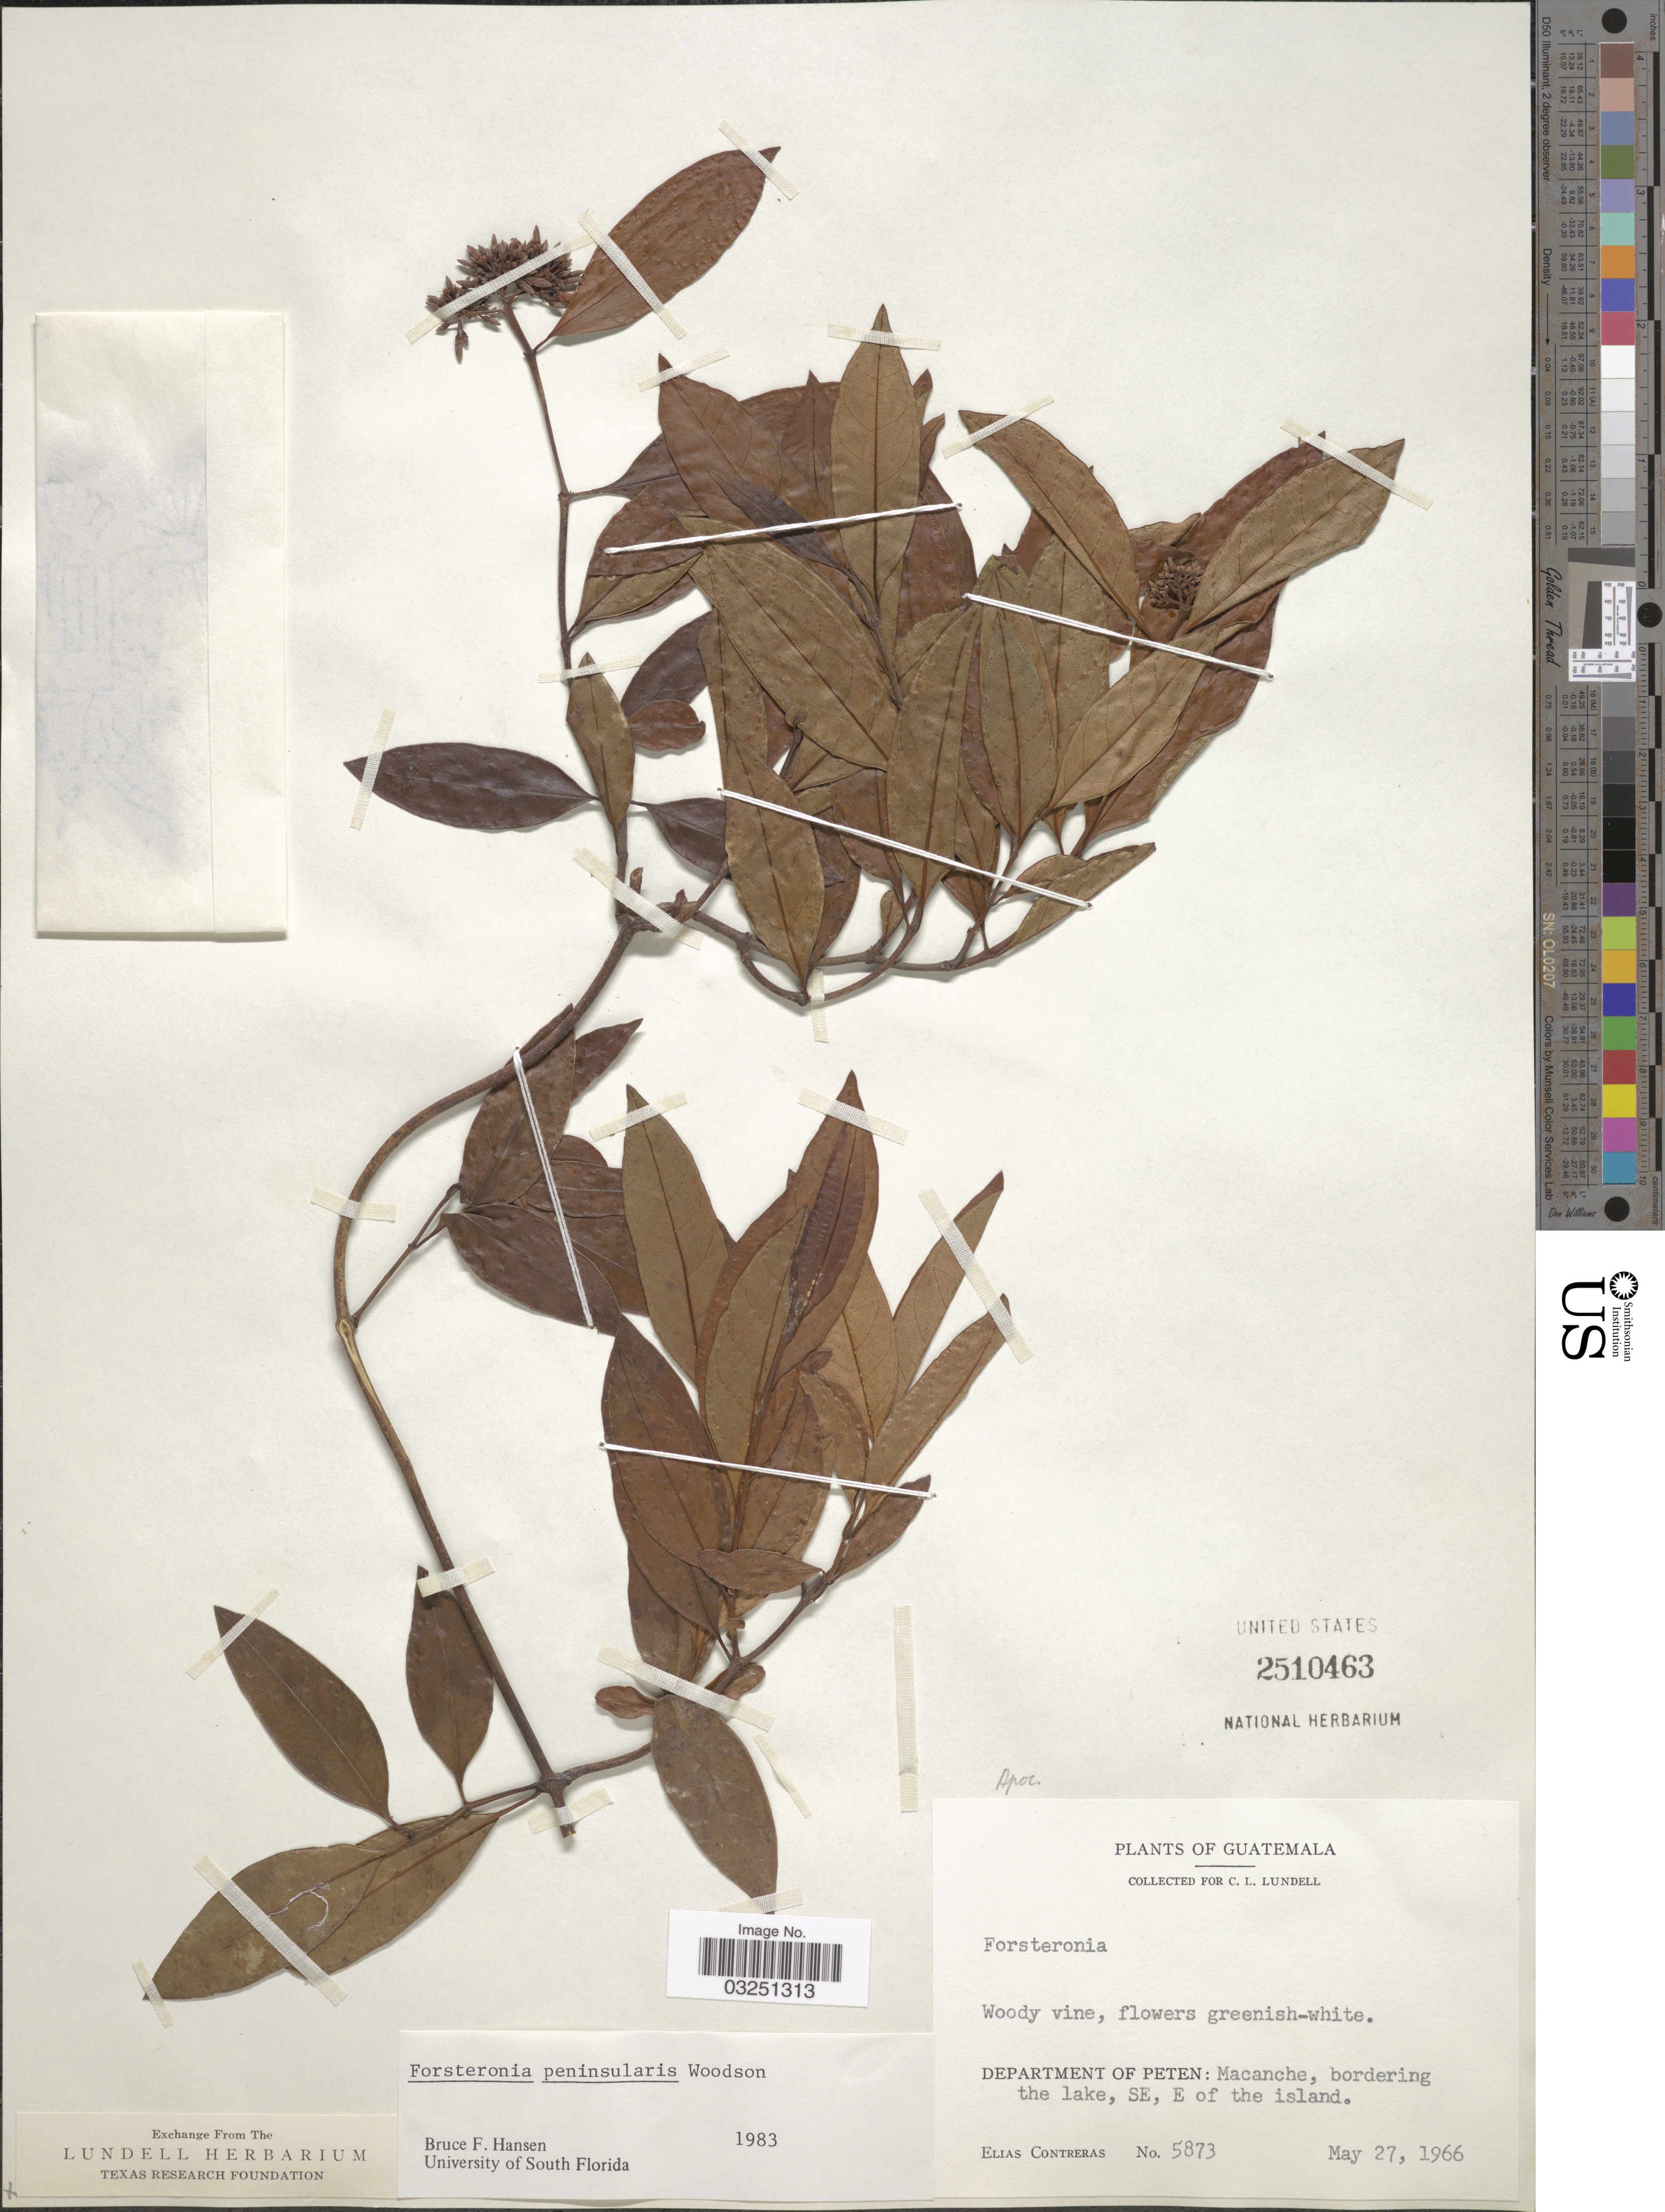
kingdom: Plantae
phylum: Tracheophyta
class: Magnoliopsida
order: Gentianales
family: Apocynaceae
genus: Forsteronia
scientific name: Forsteronia peninsularis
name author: Woodson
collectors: E. Contreras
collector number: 5873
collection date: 1966-05-27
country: Guatemala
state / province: El Petén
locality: Department of Peten: Macanche, bordering the lake, SE, E of the island.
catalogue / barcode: US 2510463